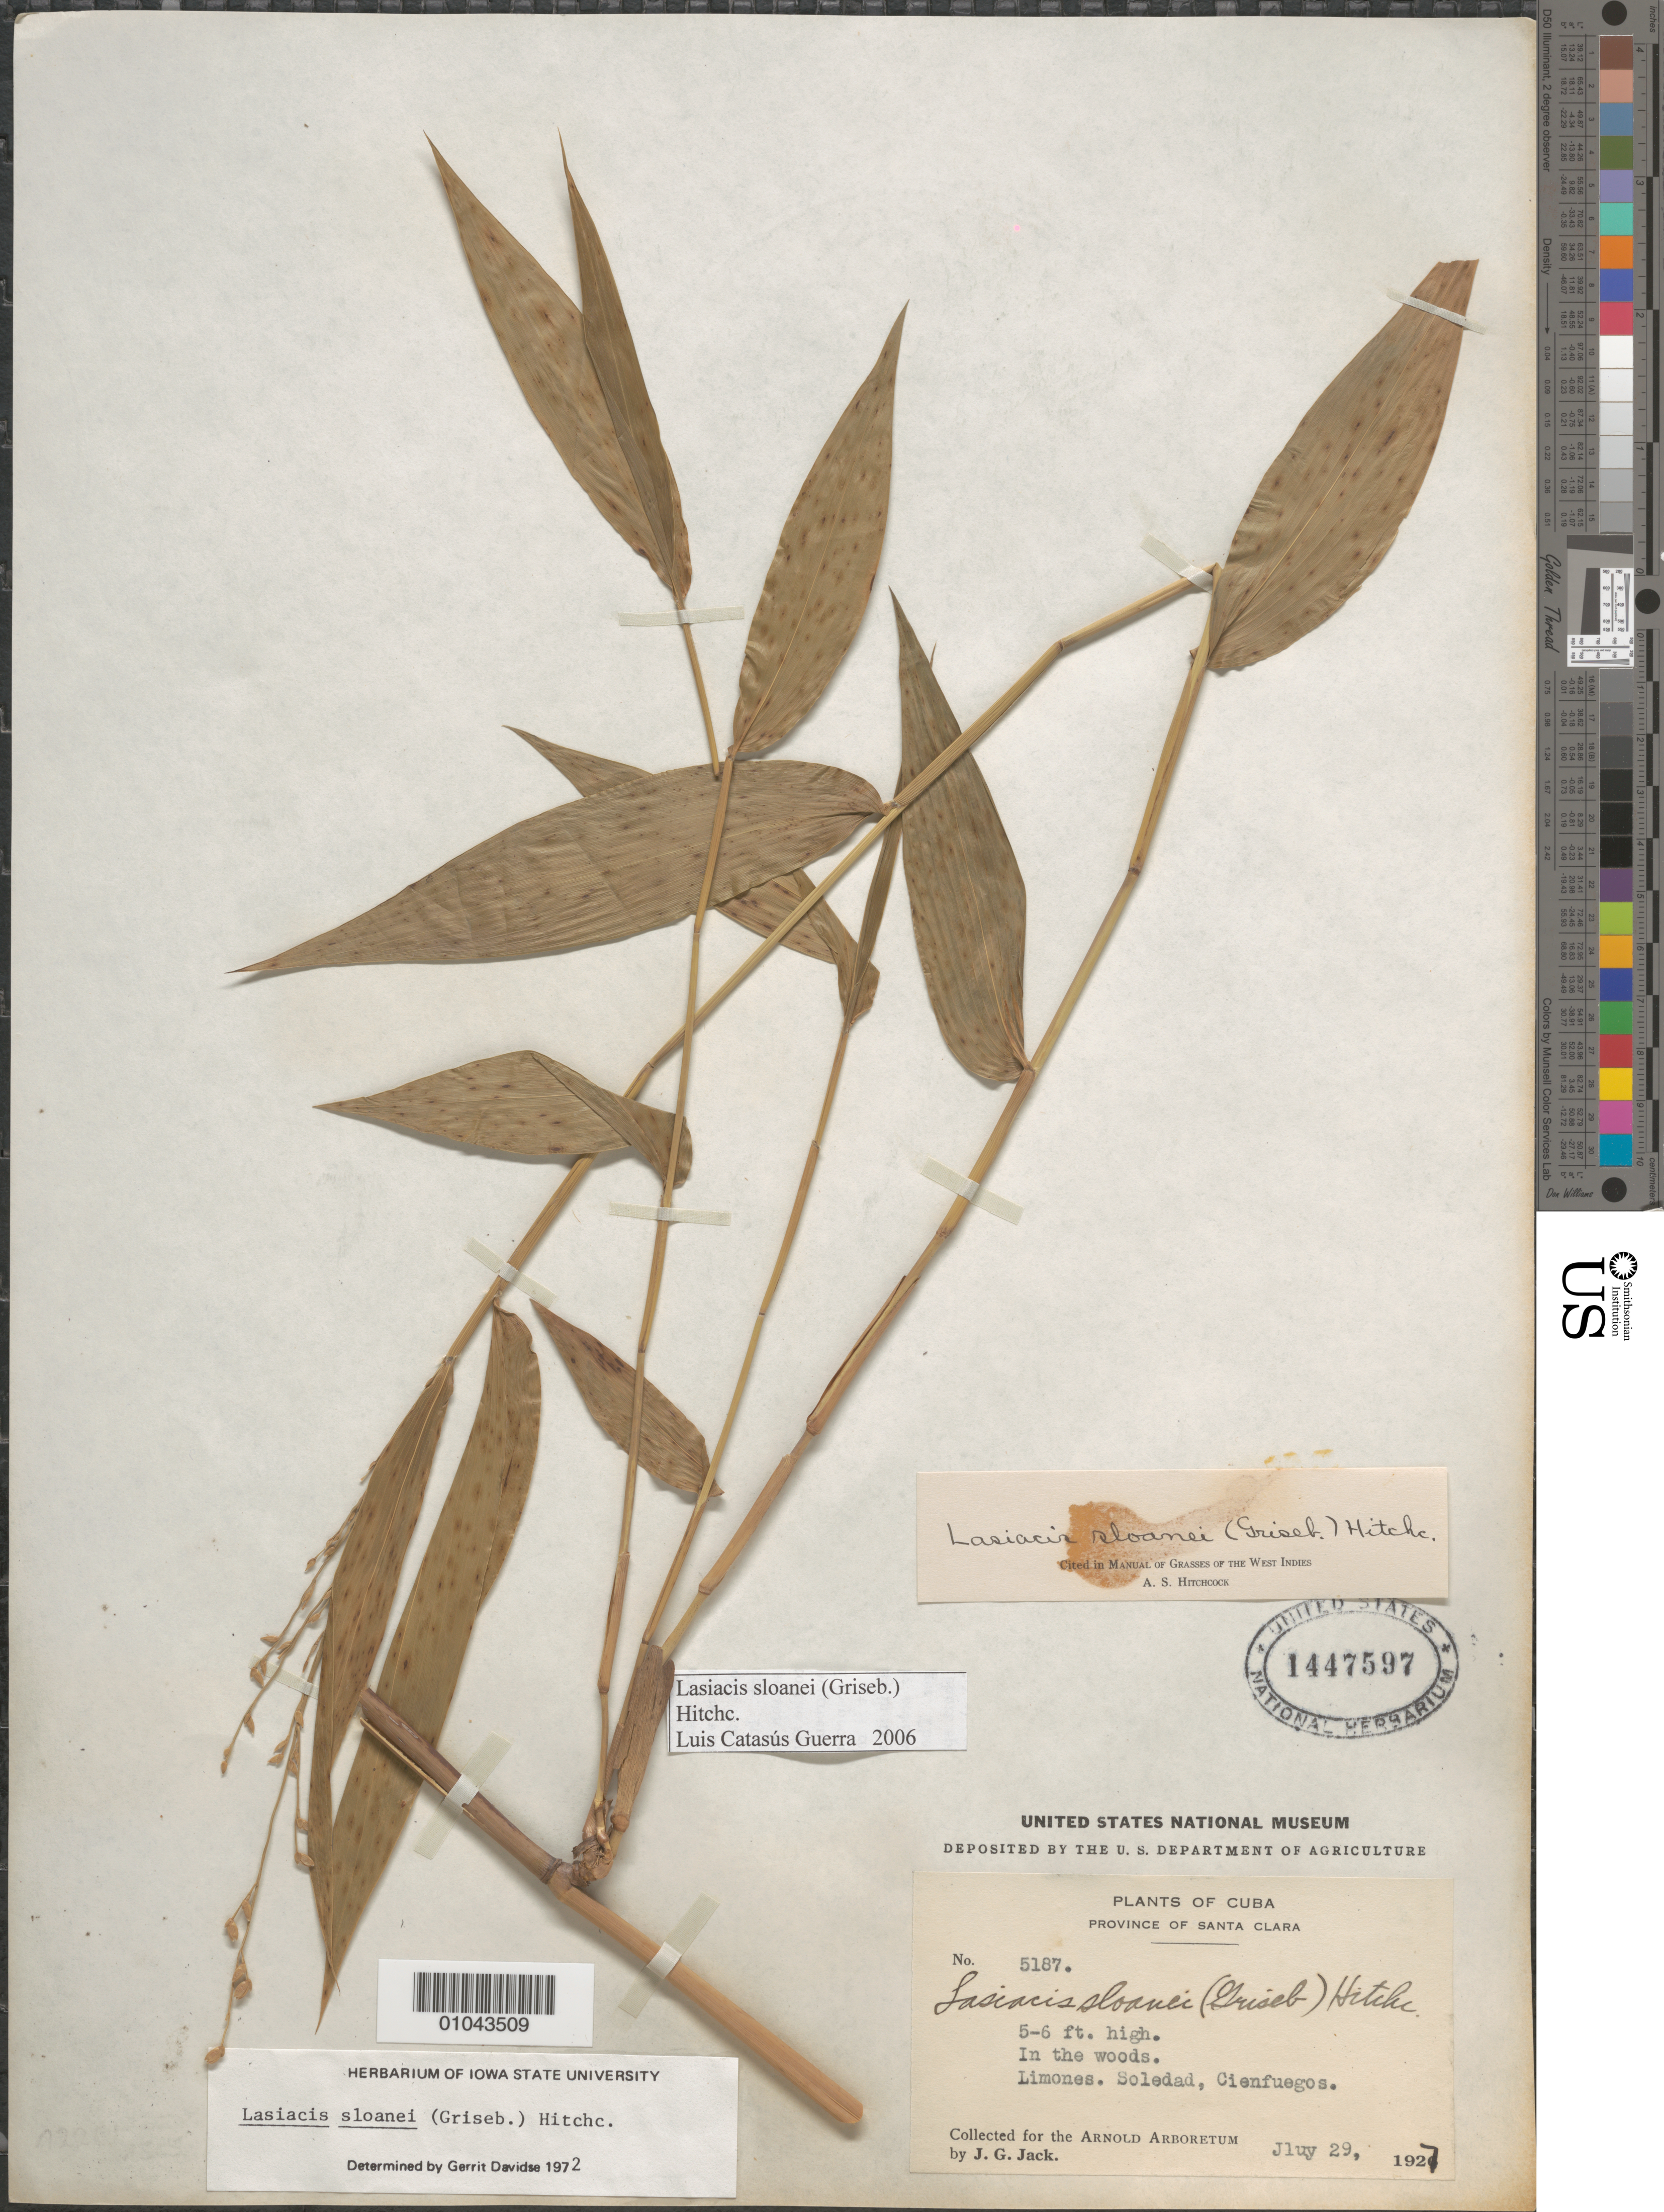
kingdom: Plantae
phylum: Tracheophyta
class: Liliopsida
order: Poales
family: Poaceae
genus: Lasiacis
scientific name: Lasiacis sloanei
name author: (Griseb.) Hitchc.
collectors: J. G. Jack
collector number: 5187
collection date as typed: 29 Jul 1927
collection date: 1927-07-29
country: Cuba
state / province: Cienfuegos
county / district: Santa Clara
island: Cuba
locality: Limones Soledad, Cienfuegos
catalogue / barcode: US 1447597